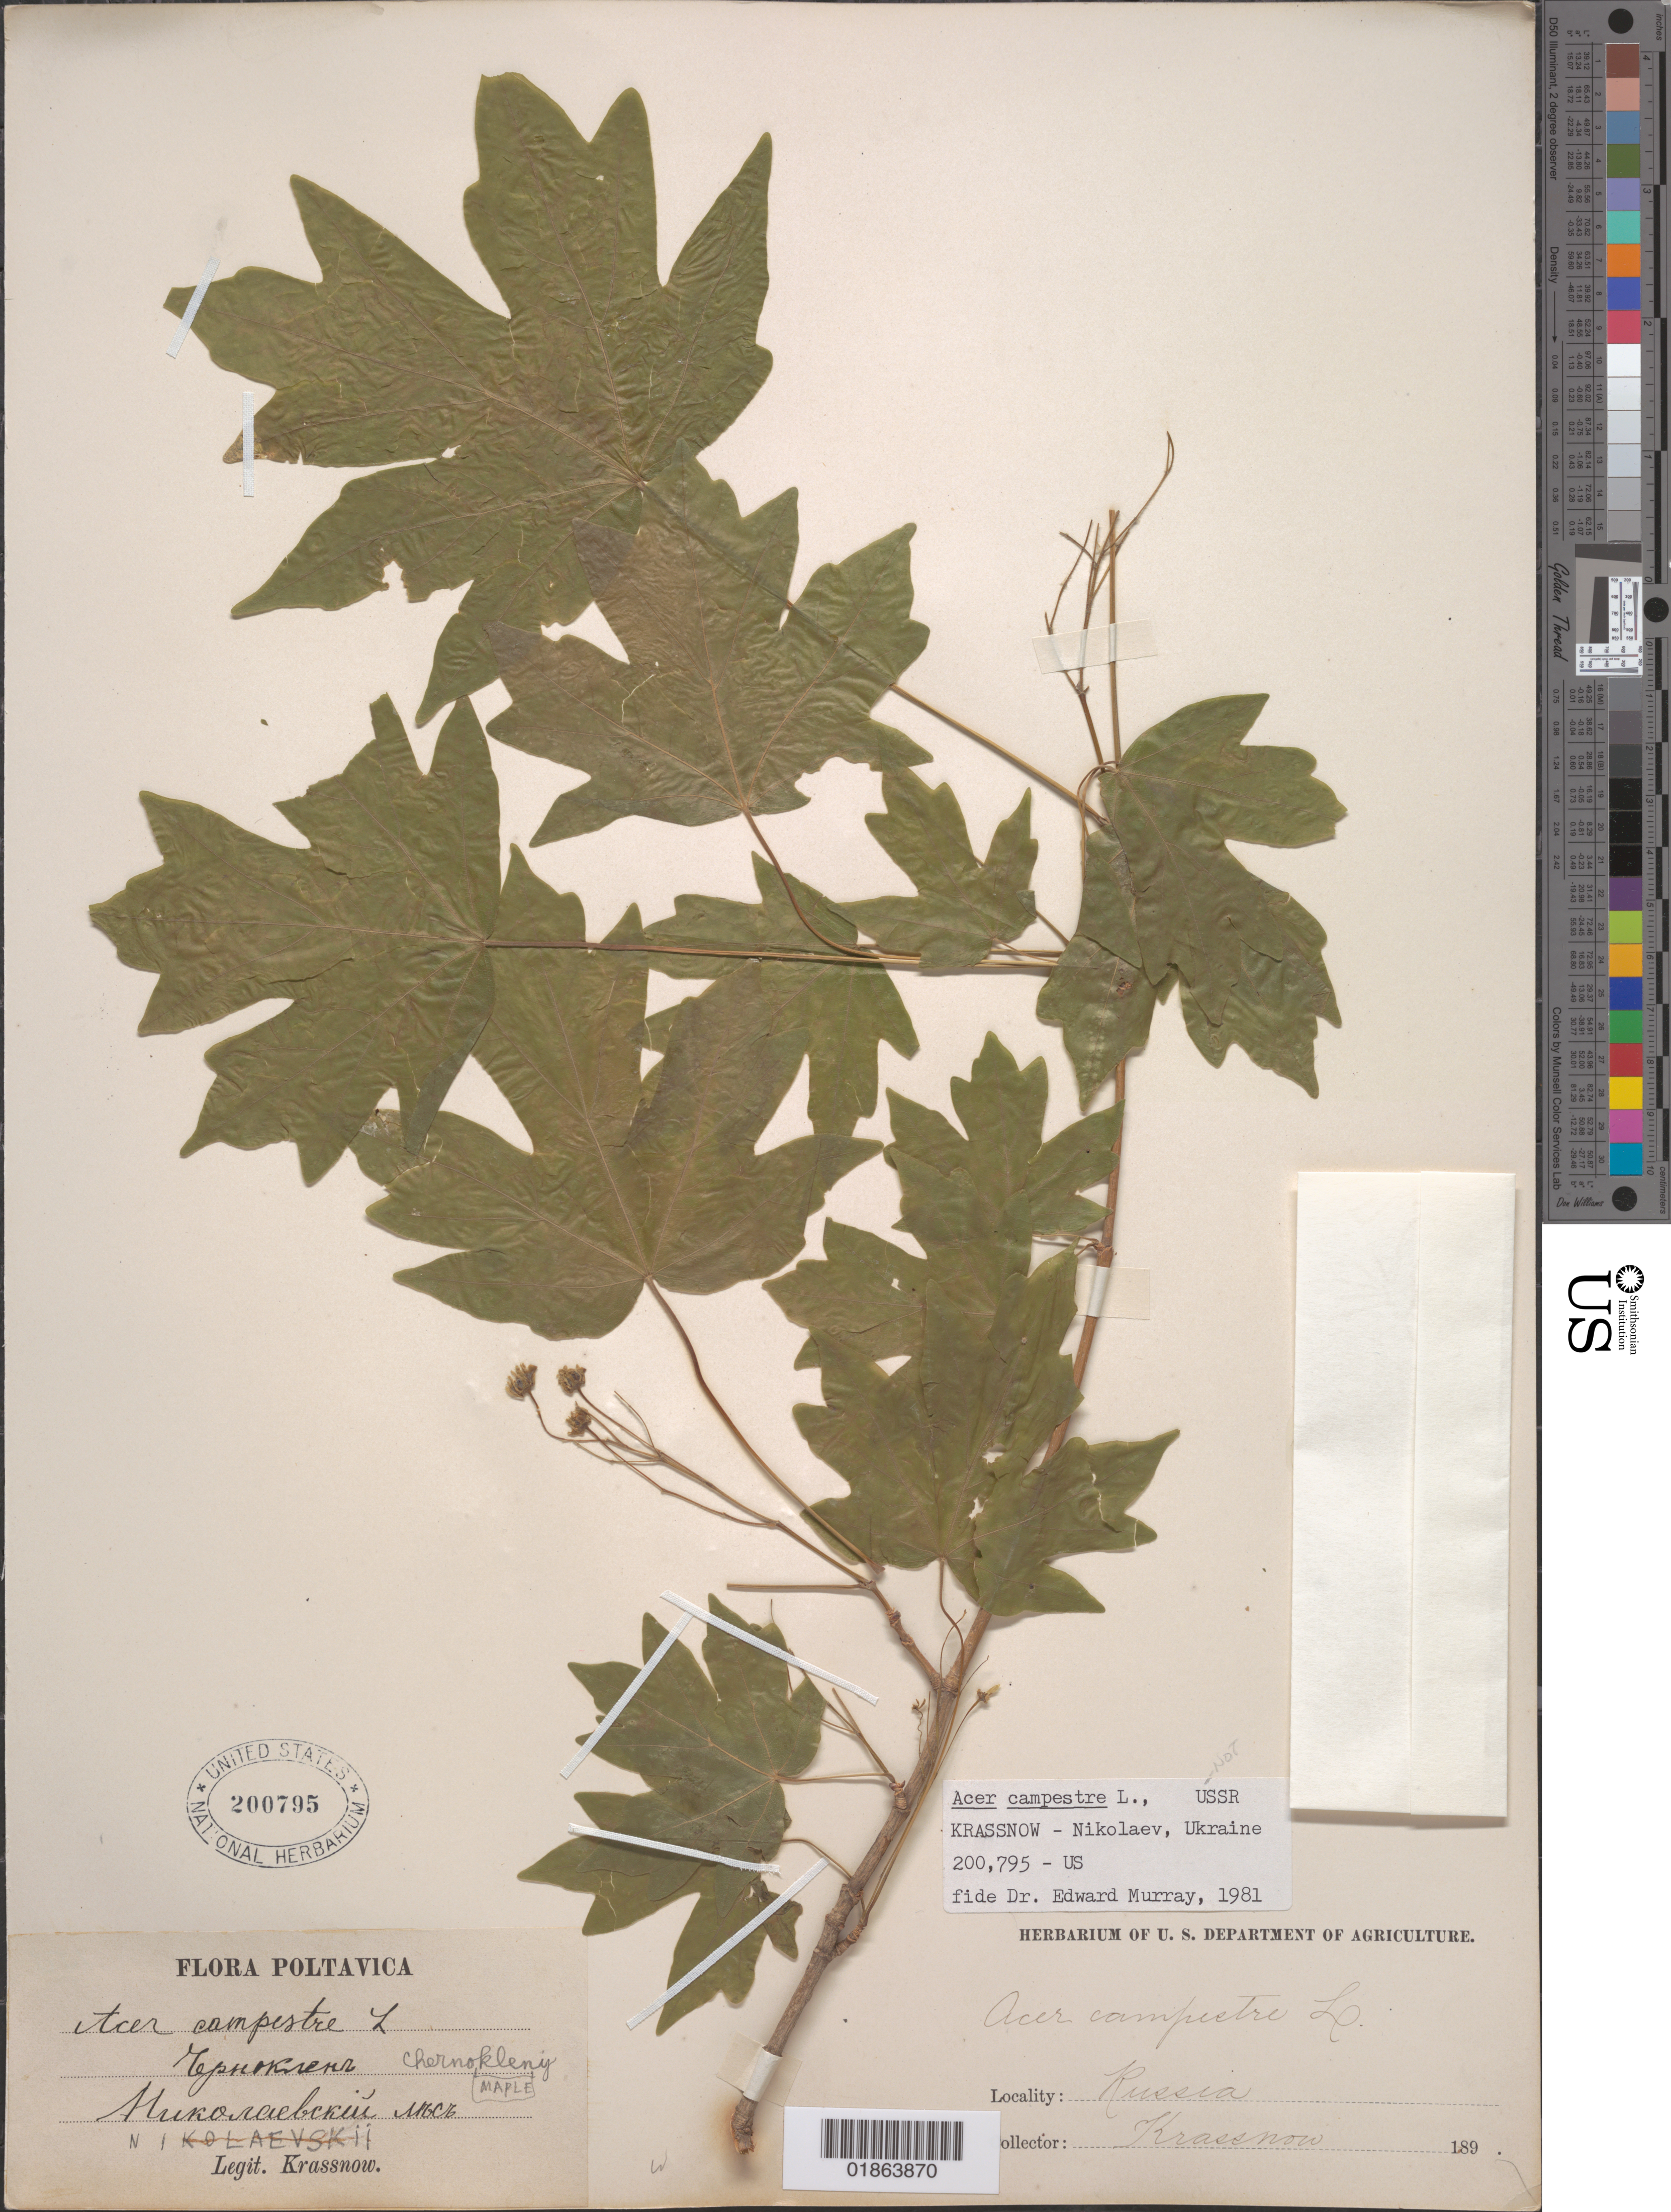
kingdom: Plantae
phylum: Tracheophyta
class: Magnoliopsida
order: Sapindales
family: Sapindaceae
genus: Acer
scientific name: Acer campestre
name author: L.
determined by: Murray, Edward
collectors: -. Krassnow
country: Ukraine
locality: Flora Poltivica [Poltava]. Nikolaev [Mykolaiv ?]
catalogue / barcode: US 200795